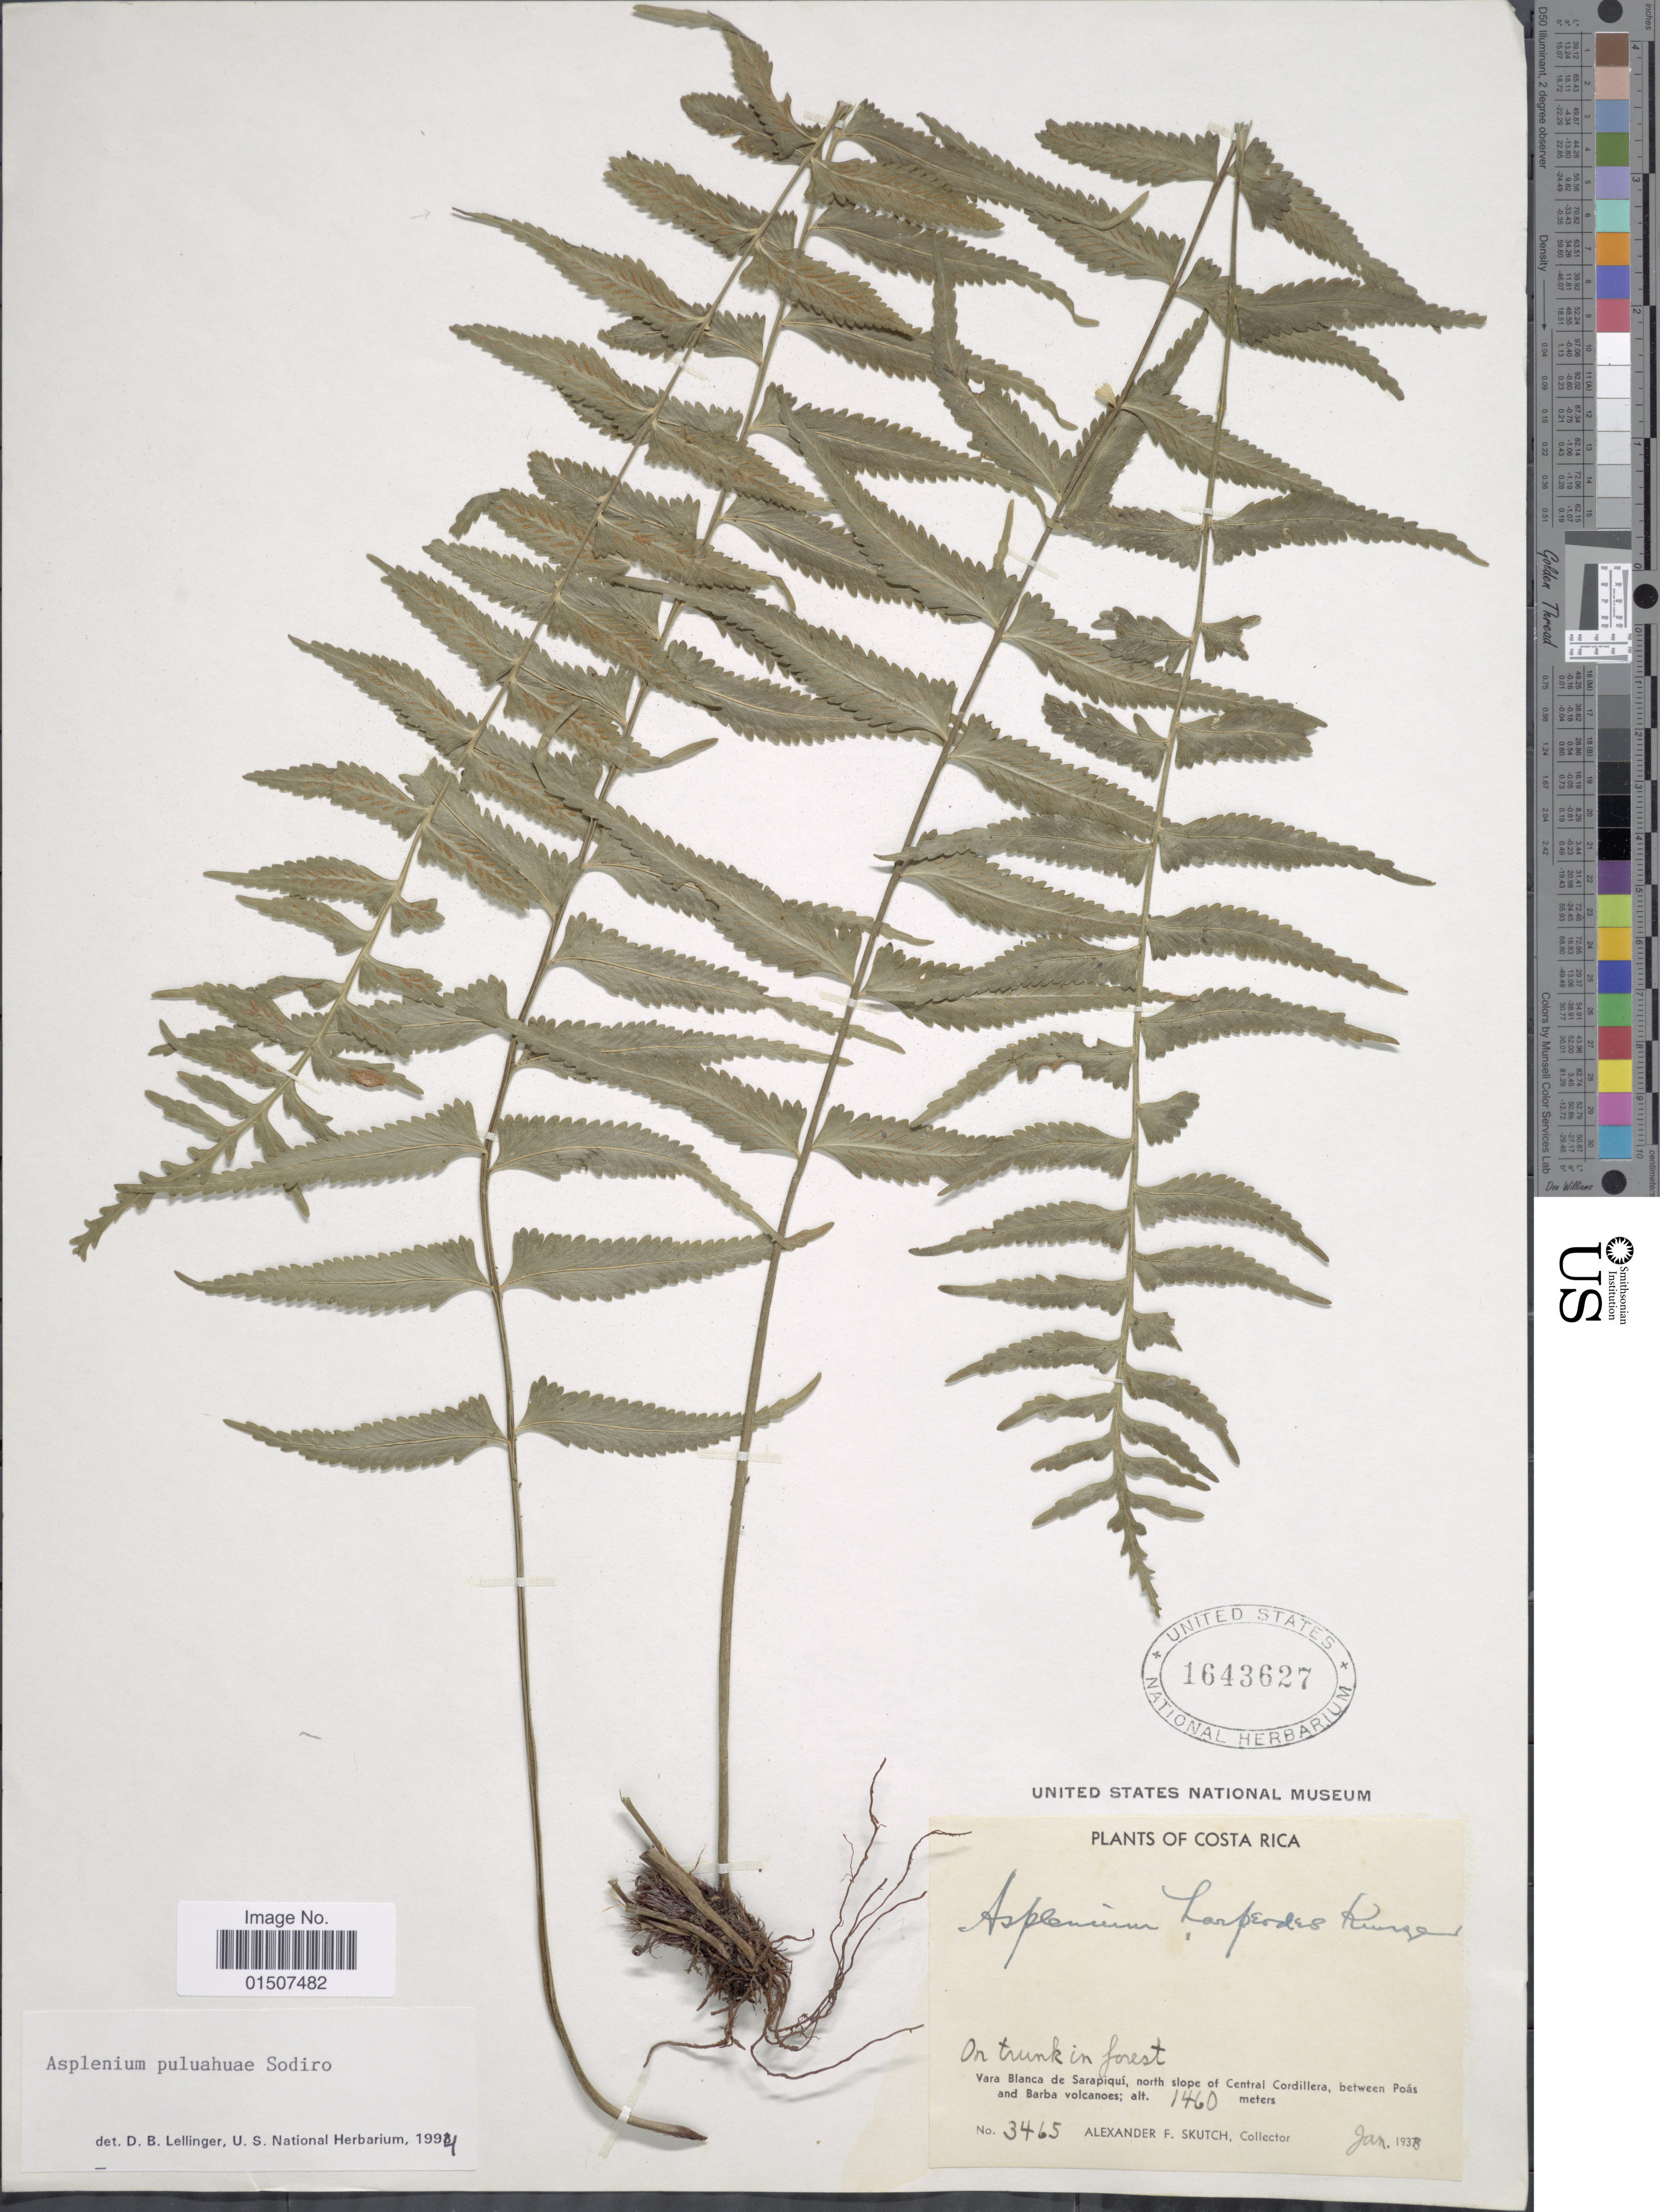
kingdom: Plantae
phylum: Tracheophyta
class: Polypodiopsida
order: Polypodiales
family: Aspleniaceae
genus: Asplenium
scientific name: Asplenium pululahuae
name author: Sodiro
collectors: A. F. Skutch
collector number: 3465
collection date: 1938-01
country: Costa Rica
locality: Vara Blanca de Sarapiquí, north slope of Central Cordillera, between Poás and Barba volcanoes.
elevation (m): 1460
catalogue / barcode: US 1643627